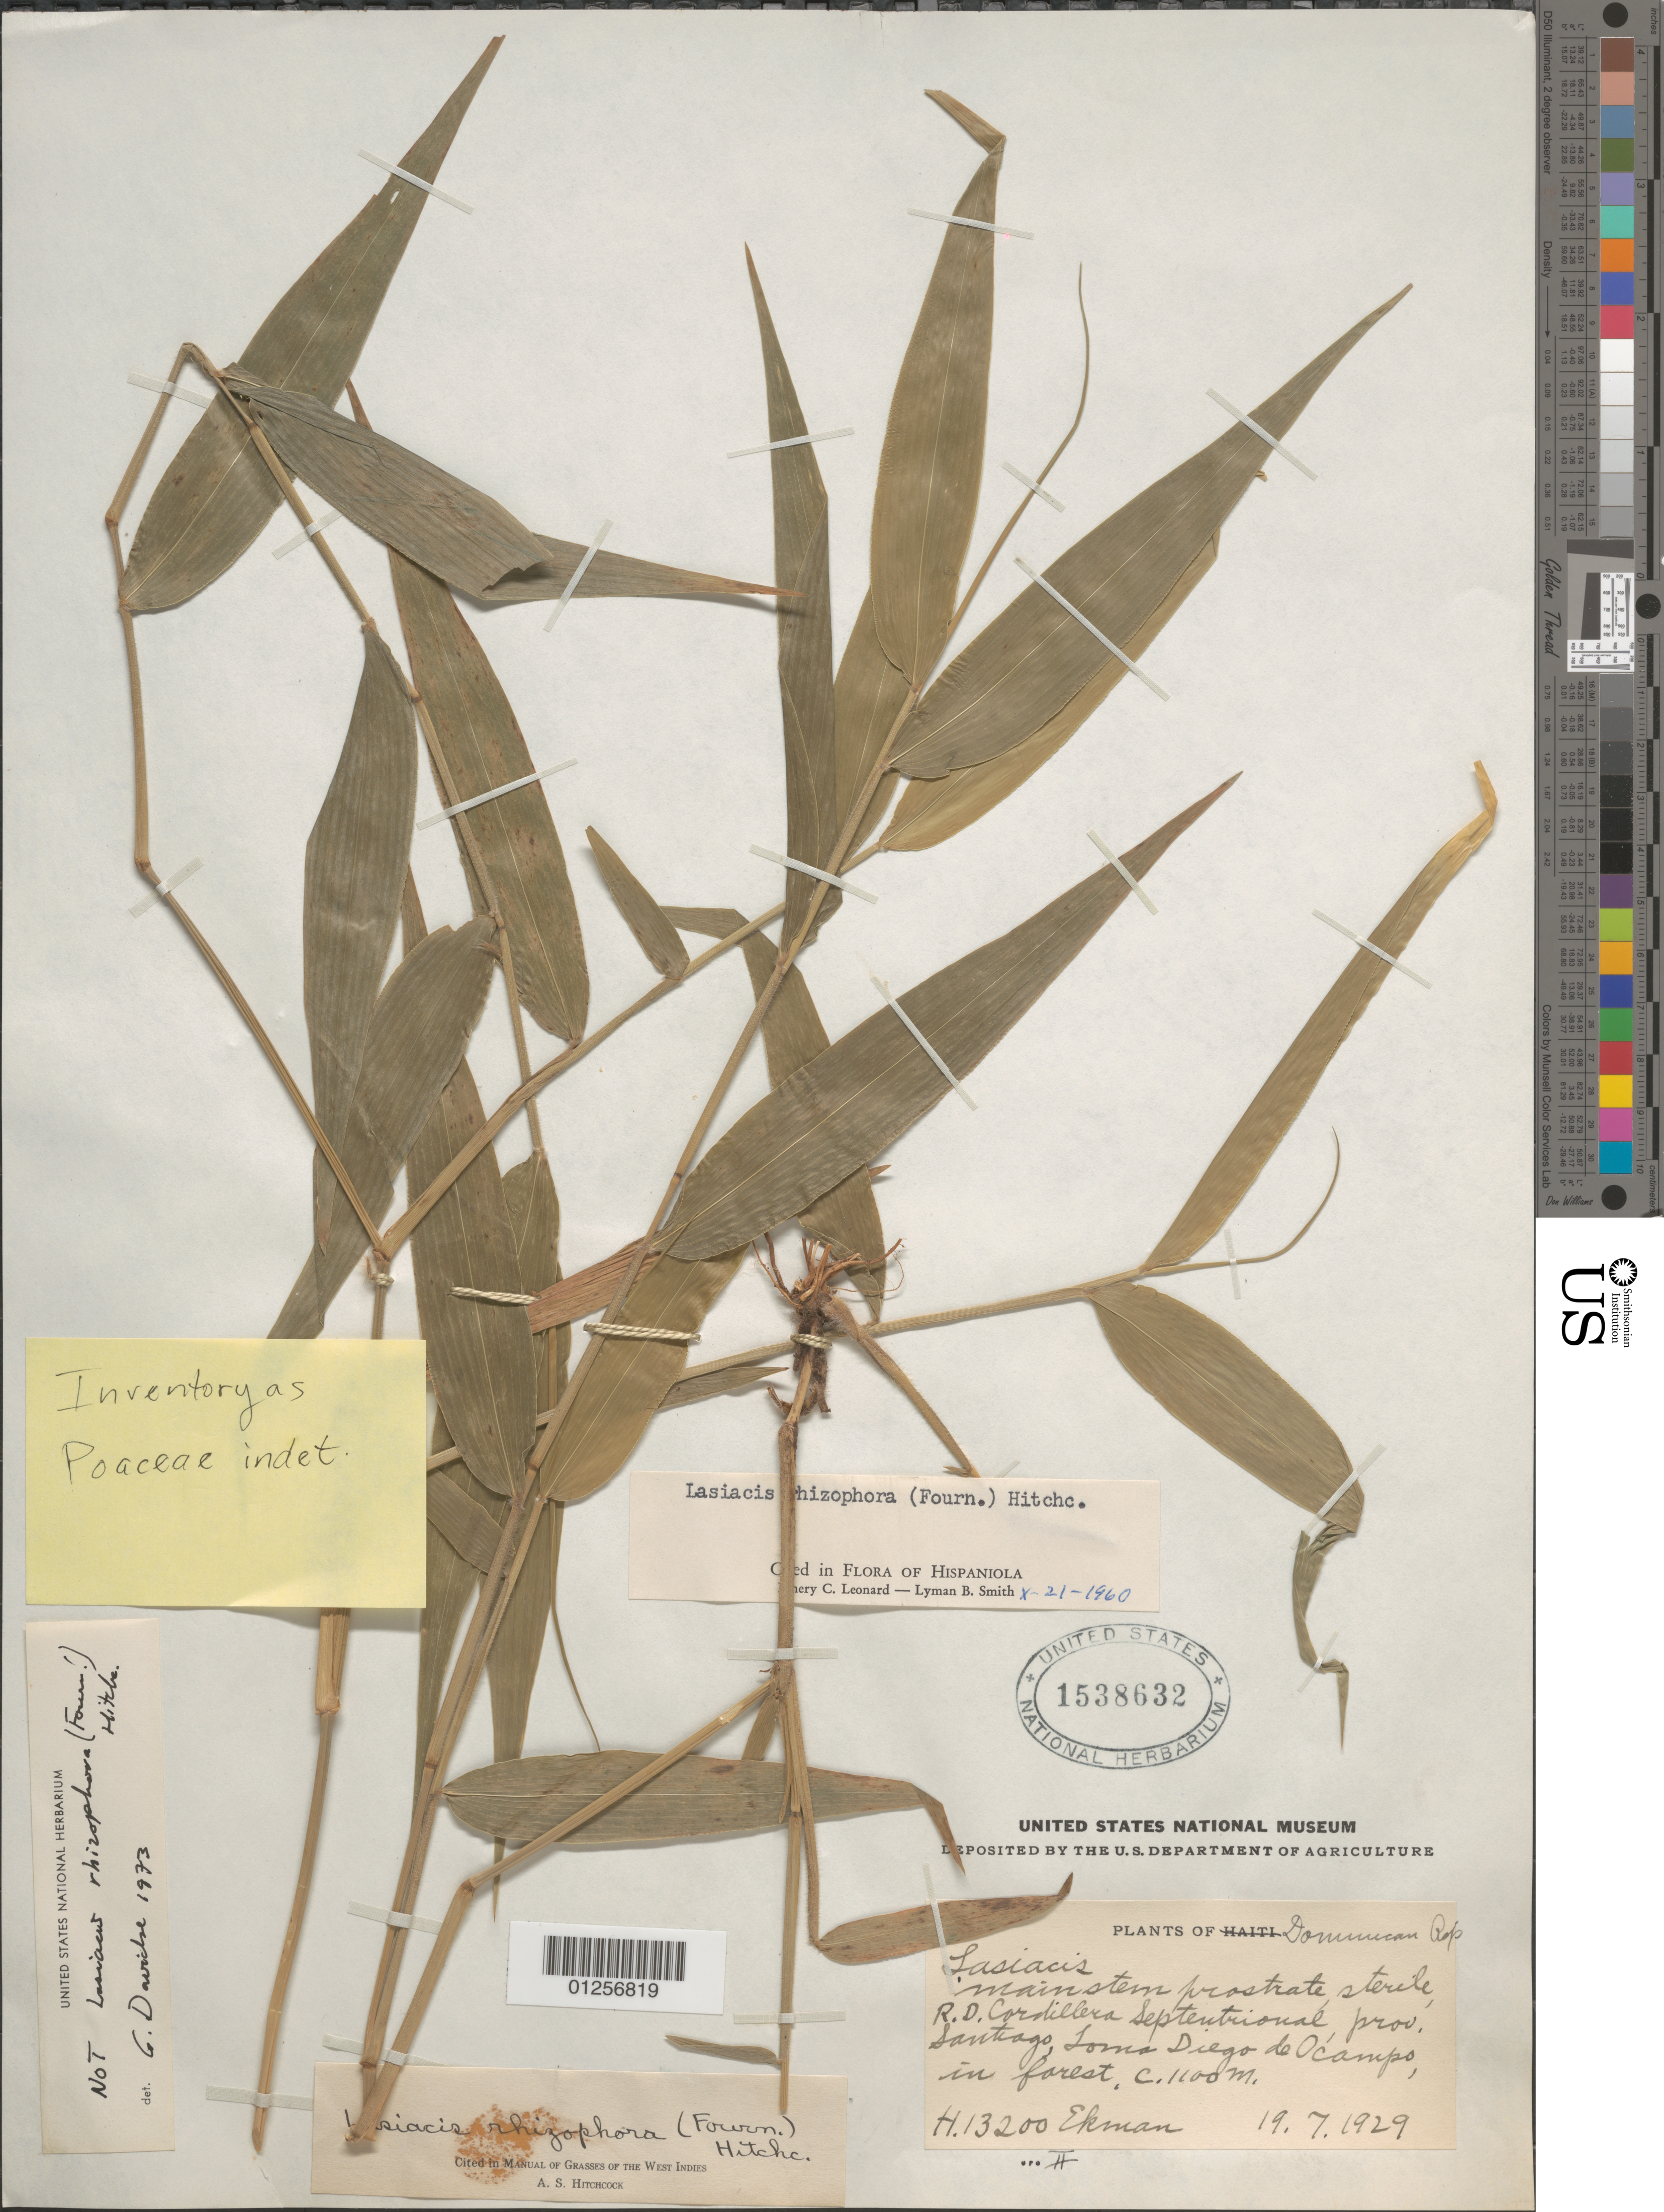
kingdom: Plantae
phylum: Tracheophyta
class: Liliopsida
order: Poales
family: Poaceae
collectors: E. L. Ekman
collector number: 13200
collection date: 1929-07-19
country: Dominican Republic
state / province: Santiago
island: Hispaniola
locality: Cordillera Septentrional, Loma Diego de Ocampo.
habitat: In forest.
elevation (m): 1100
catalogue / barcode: US 1538632